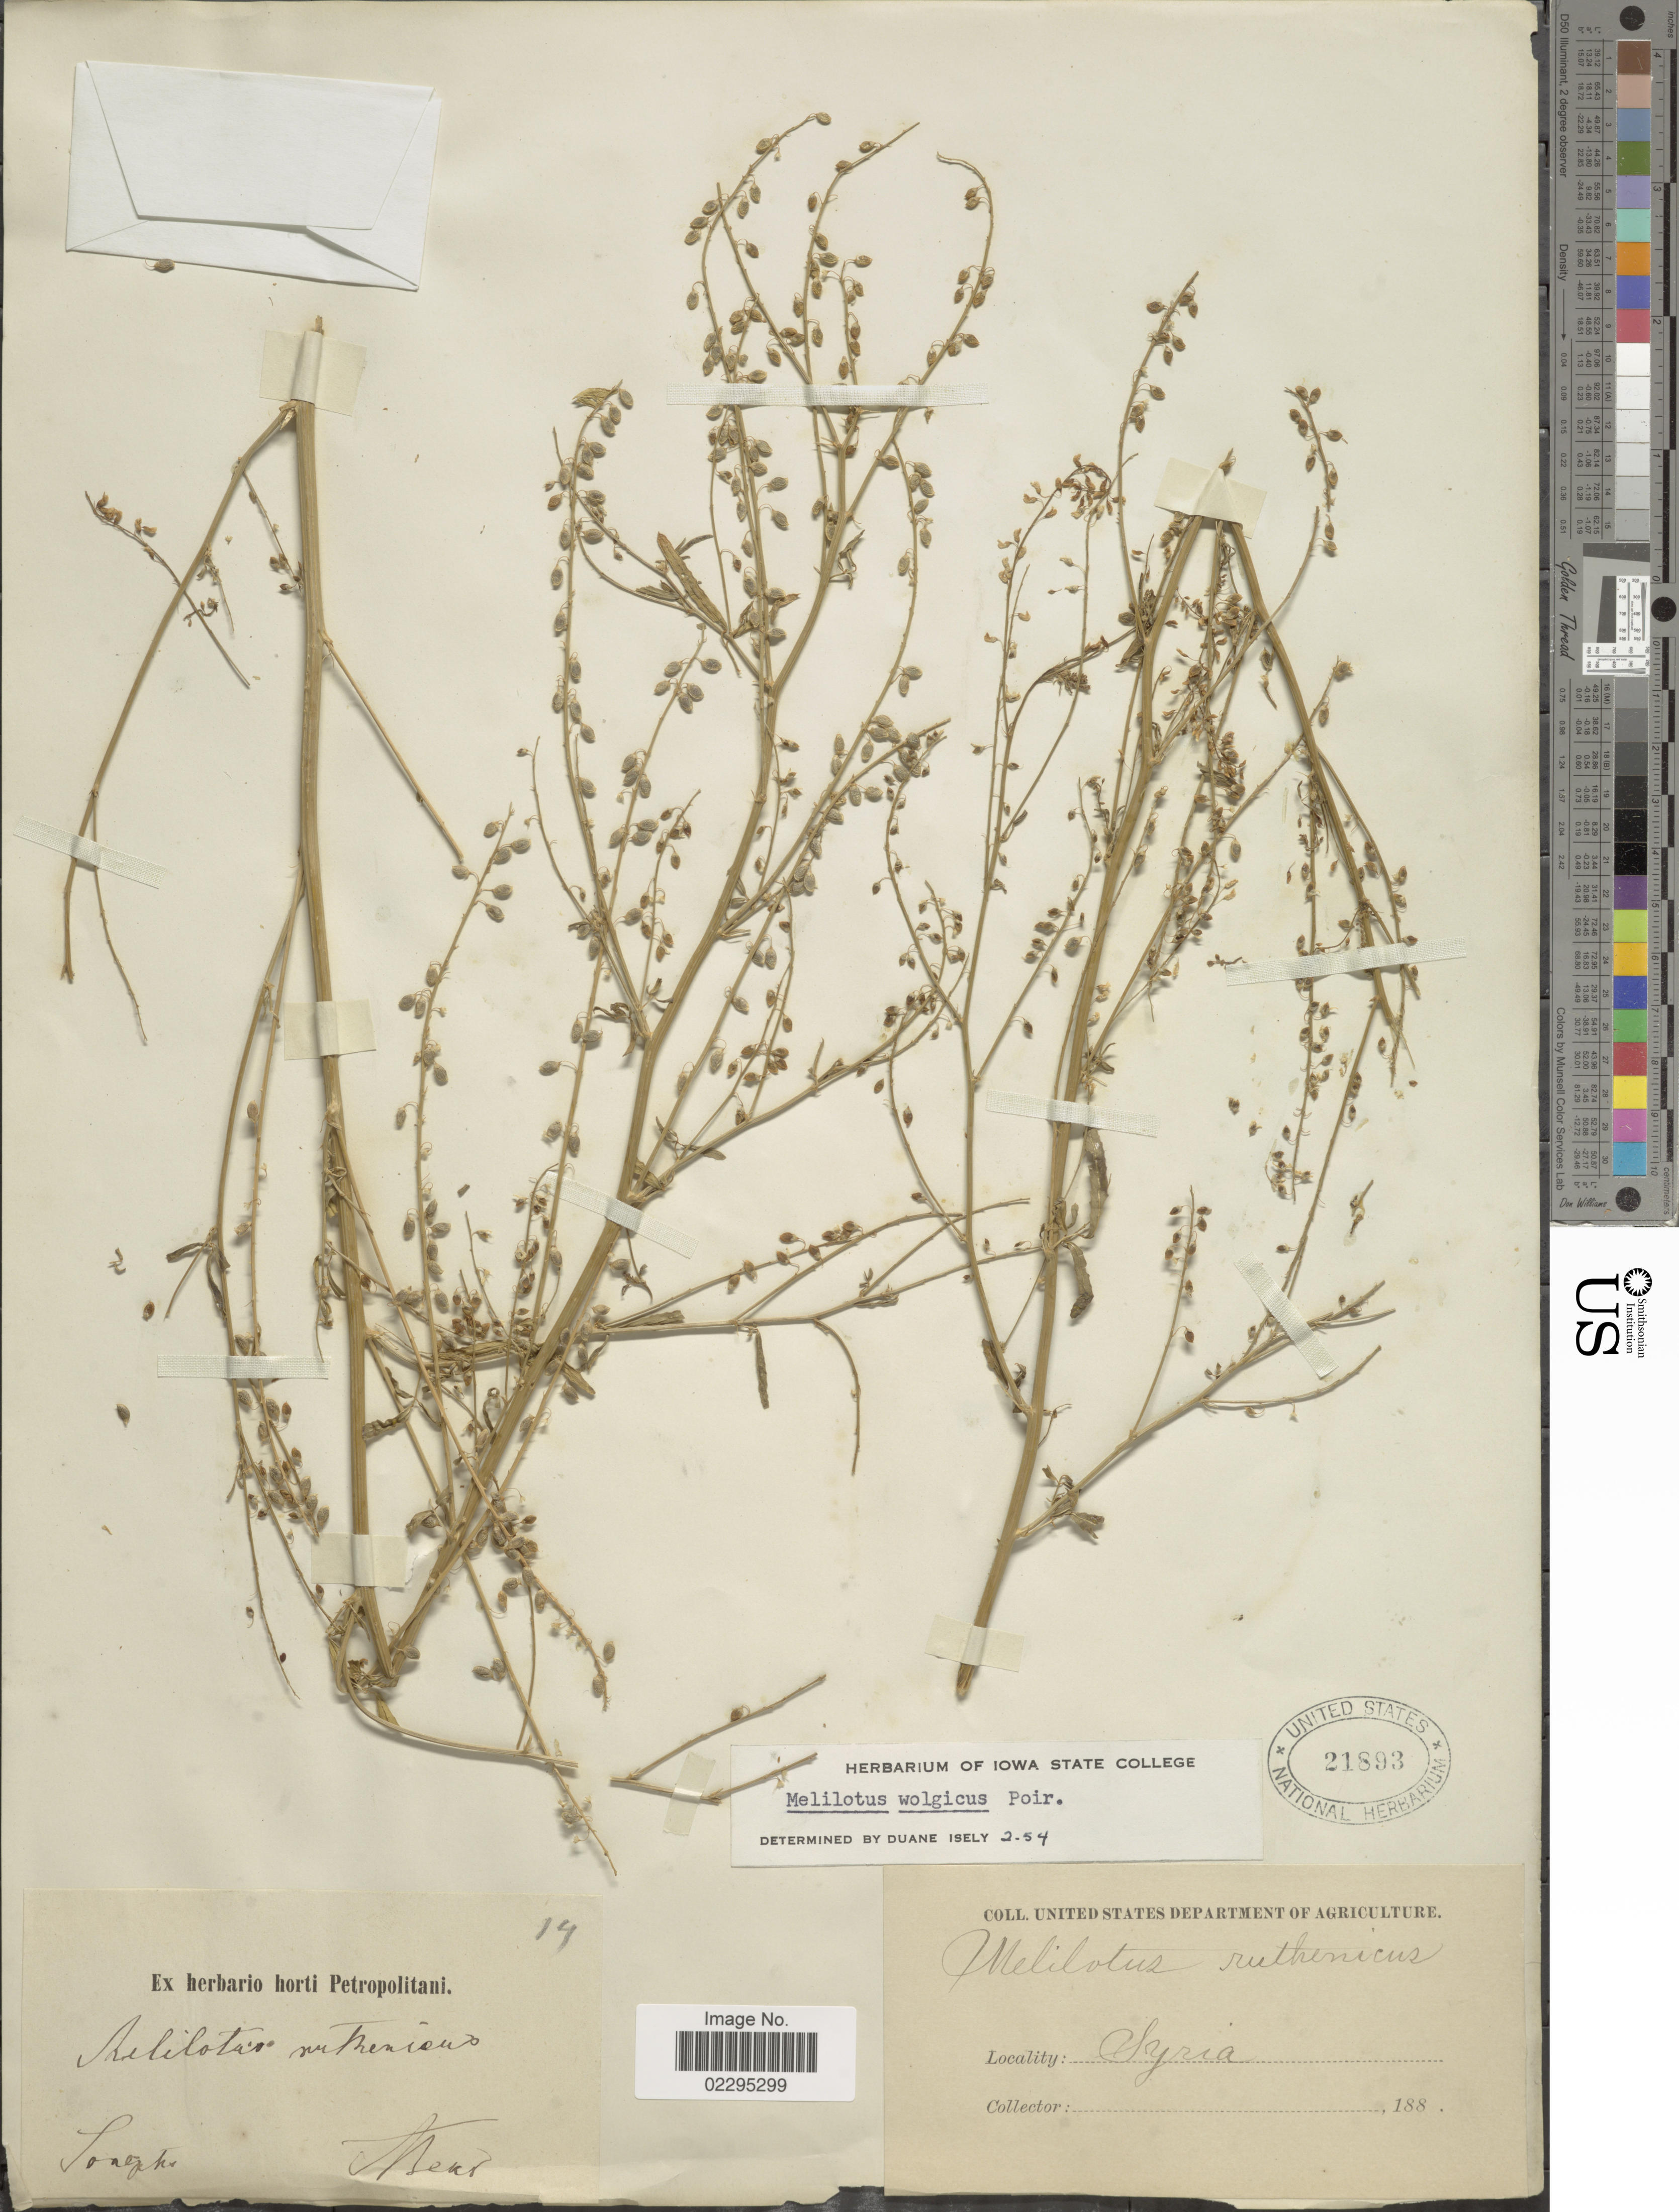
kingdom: Plantae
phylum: Tracheophyta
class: Magnoliopsida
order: Fabales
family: Fabaceae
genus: Melilotus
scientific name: Melilotus wolgicus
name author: Poir.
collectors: A. Becker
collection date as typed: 188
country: Russian Federation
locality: Sorepta, "Syria"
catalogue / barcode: US 21893